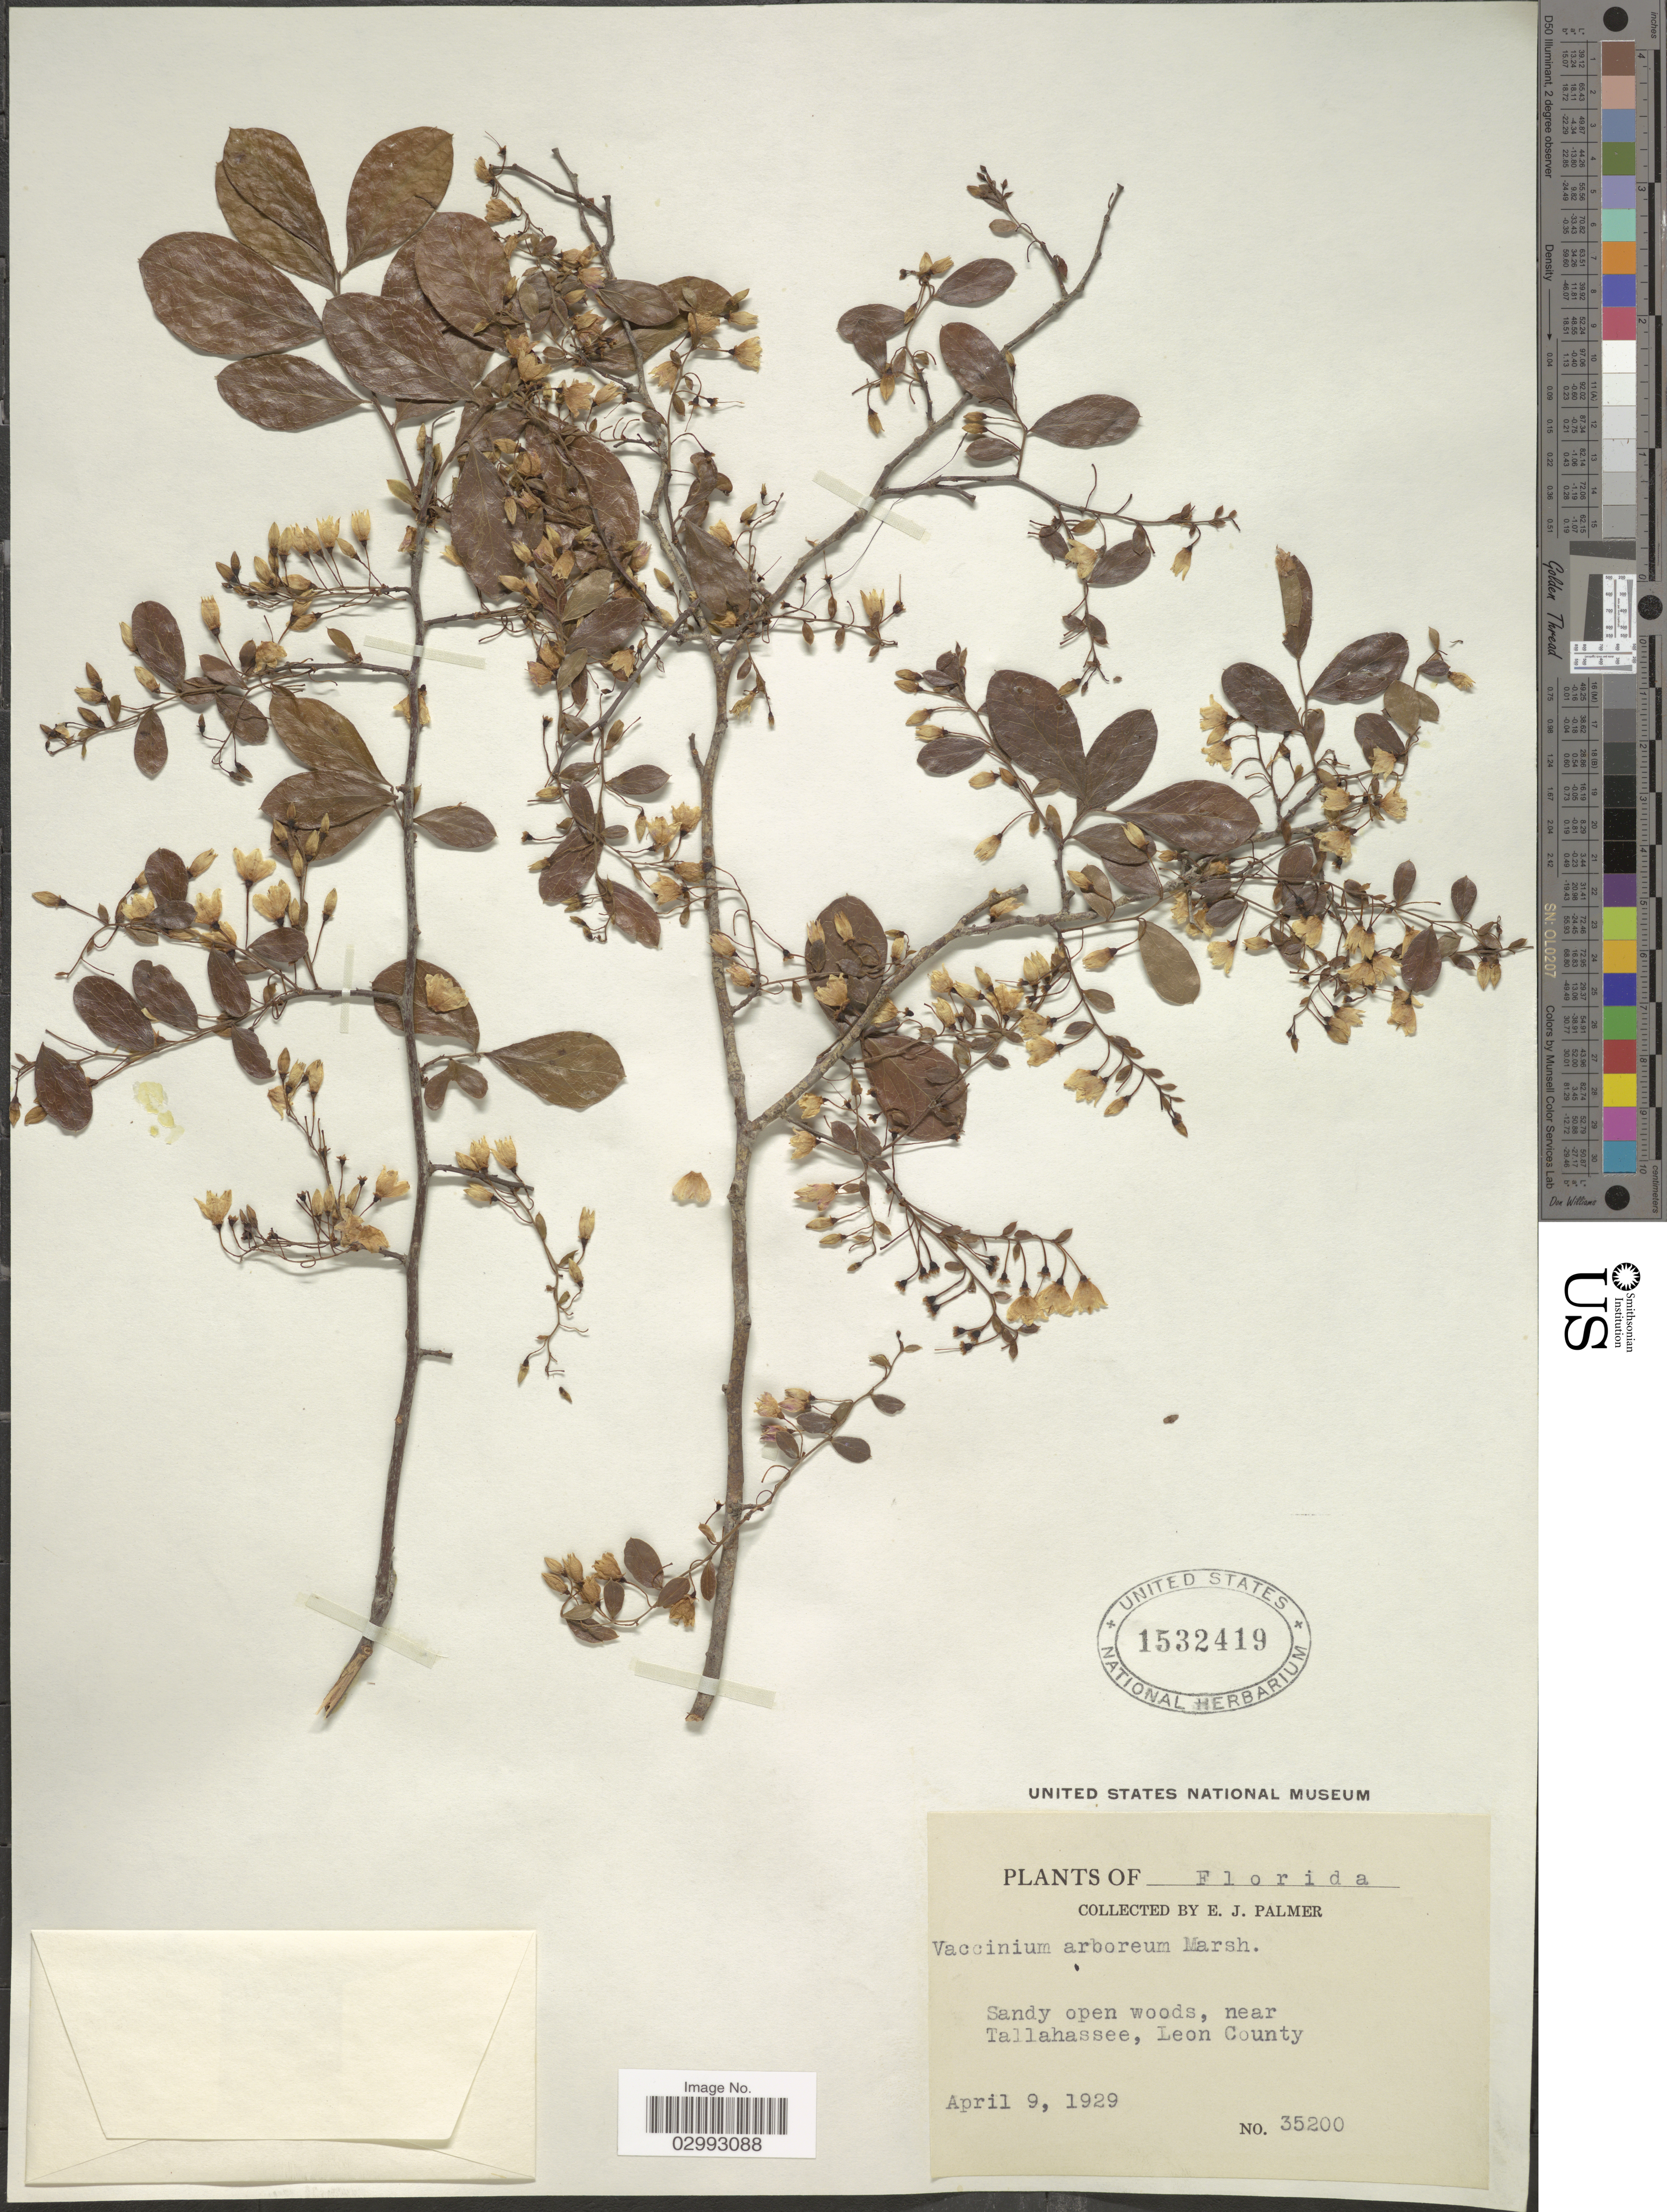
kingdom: Plantae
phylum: Tracheophyta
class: Magnoliopsida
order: Ericales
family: Ericaceae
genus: Batodendron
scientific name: Batodendron arboreum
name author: Nutt.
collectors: E. J. Palmer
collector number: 35200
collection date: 1929-04-09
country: United States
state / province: Florida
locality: Near Tallahassee, Leon County.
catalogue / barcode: US 1532419